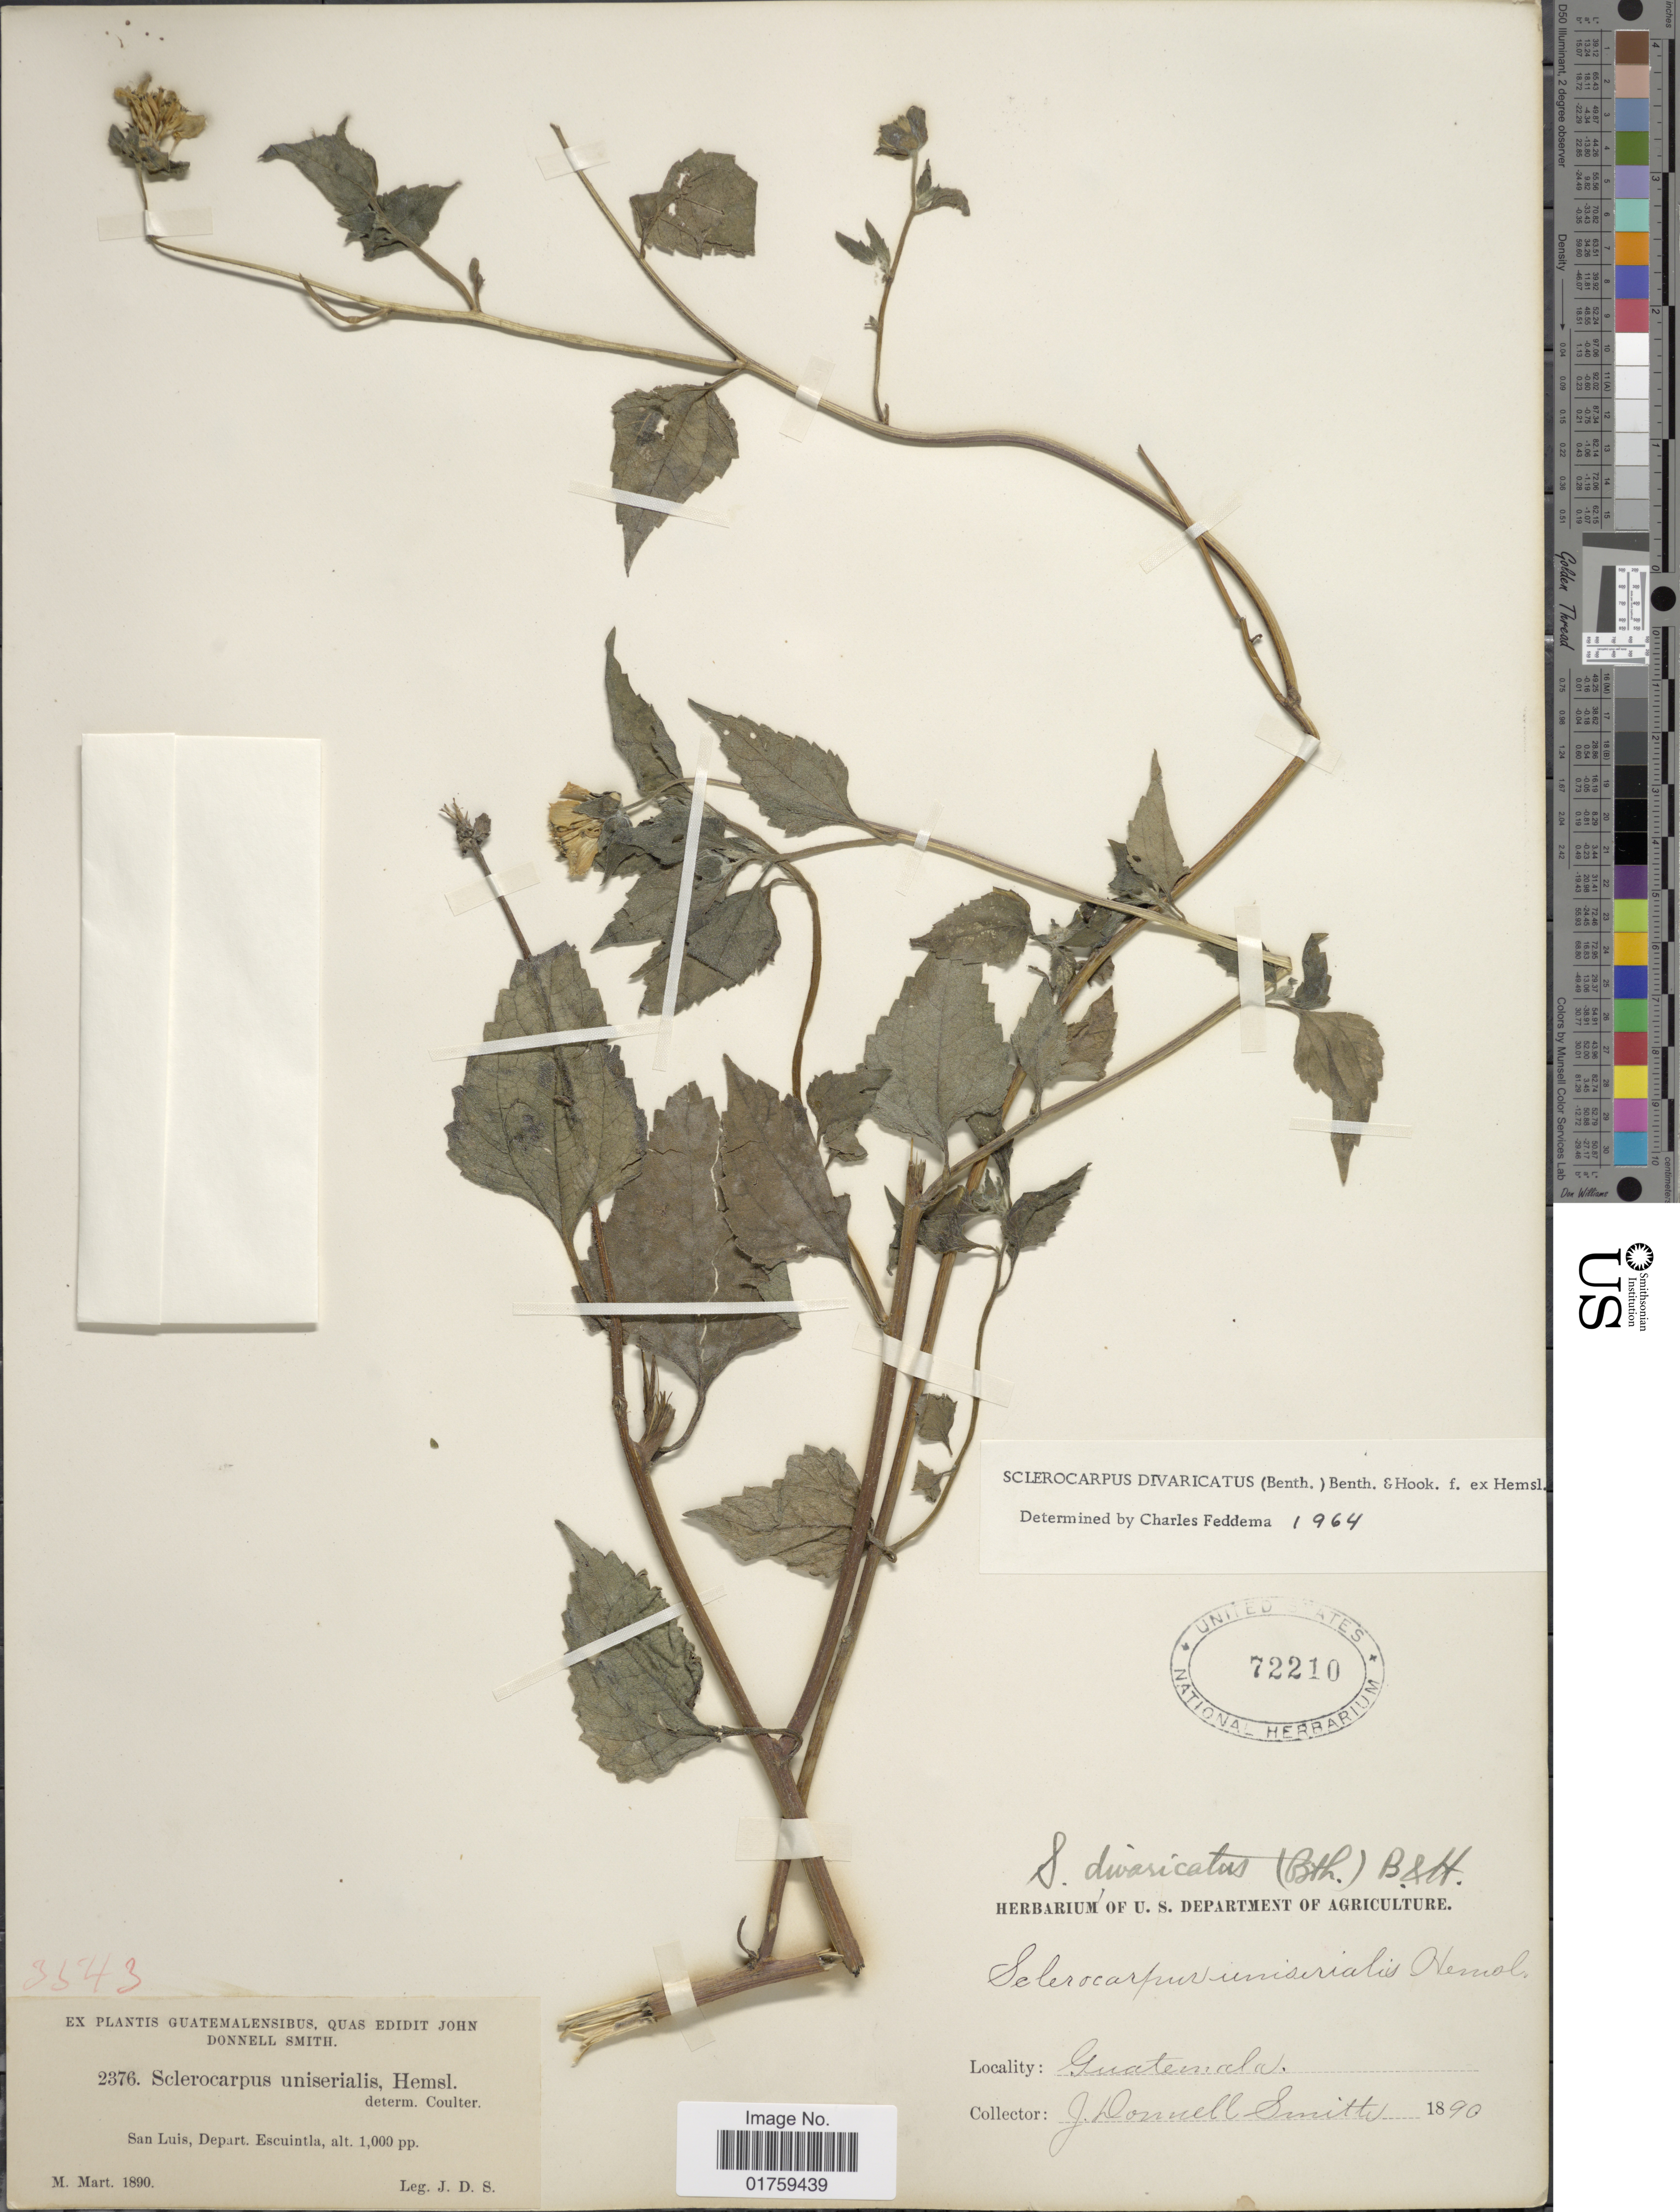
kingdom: Plantae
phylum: Tracheophyta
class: Magnoliopsida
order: Asterales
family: Asteraceae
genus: Sclerocarpus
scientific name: Sclerocarpus divaricatus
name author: (Benth.) Benth. & Hook. f. ex Hemsl.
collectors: J. D. Smith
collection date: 1890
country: Guatemala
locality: Guatemala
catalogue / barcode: US 72210